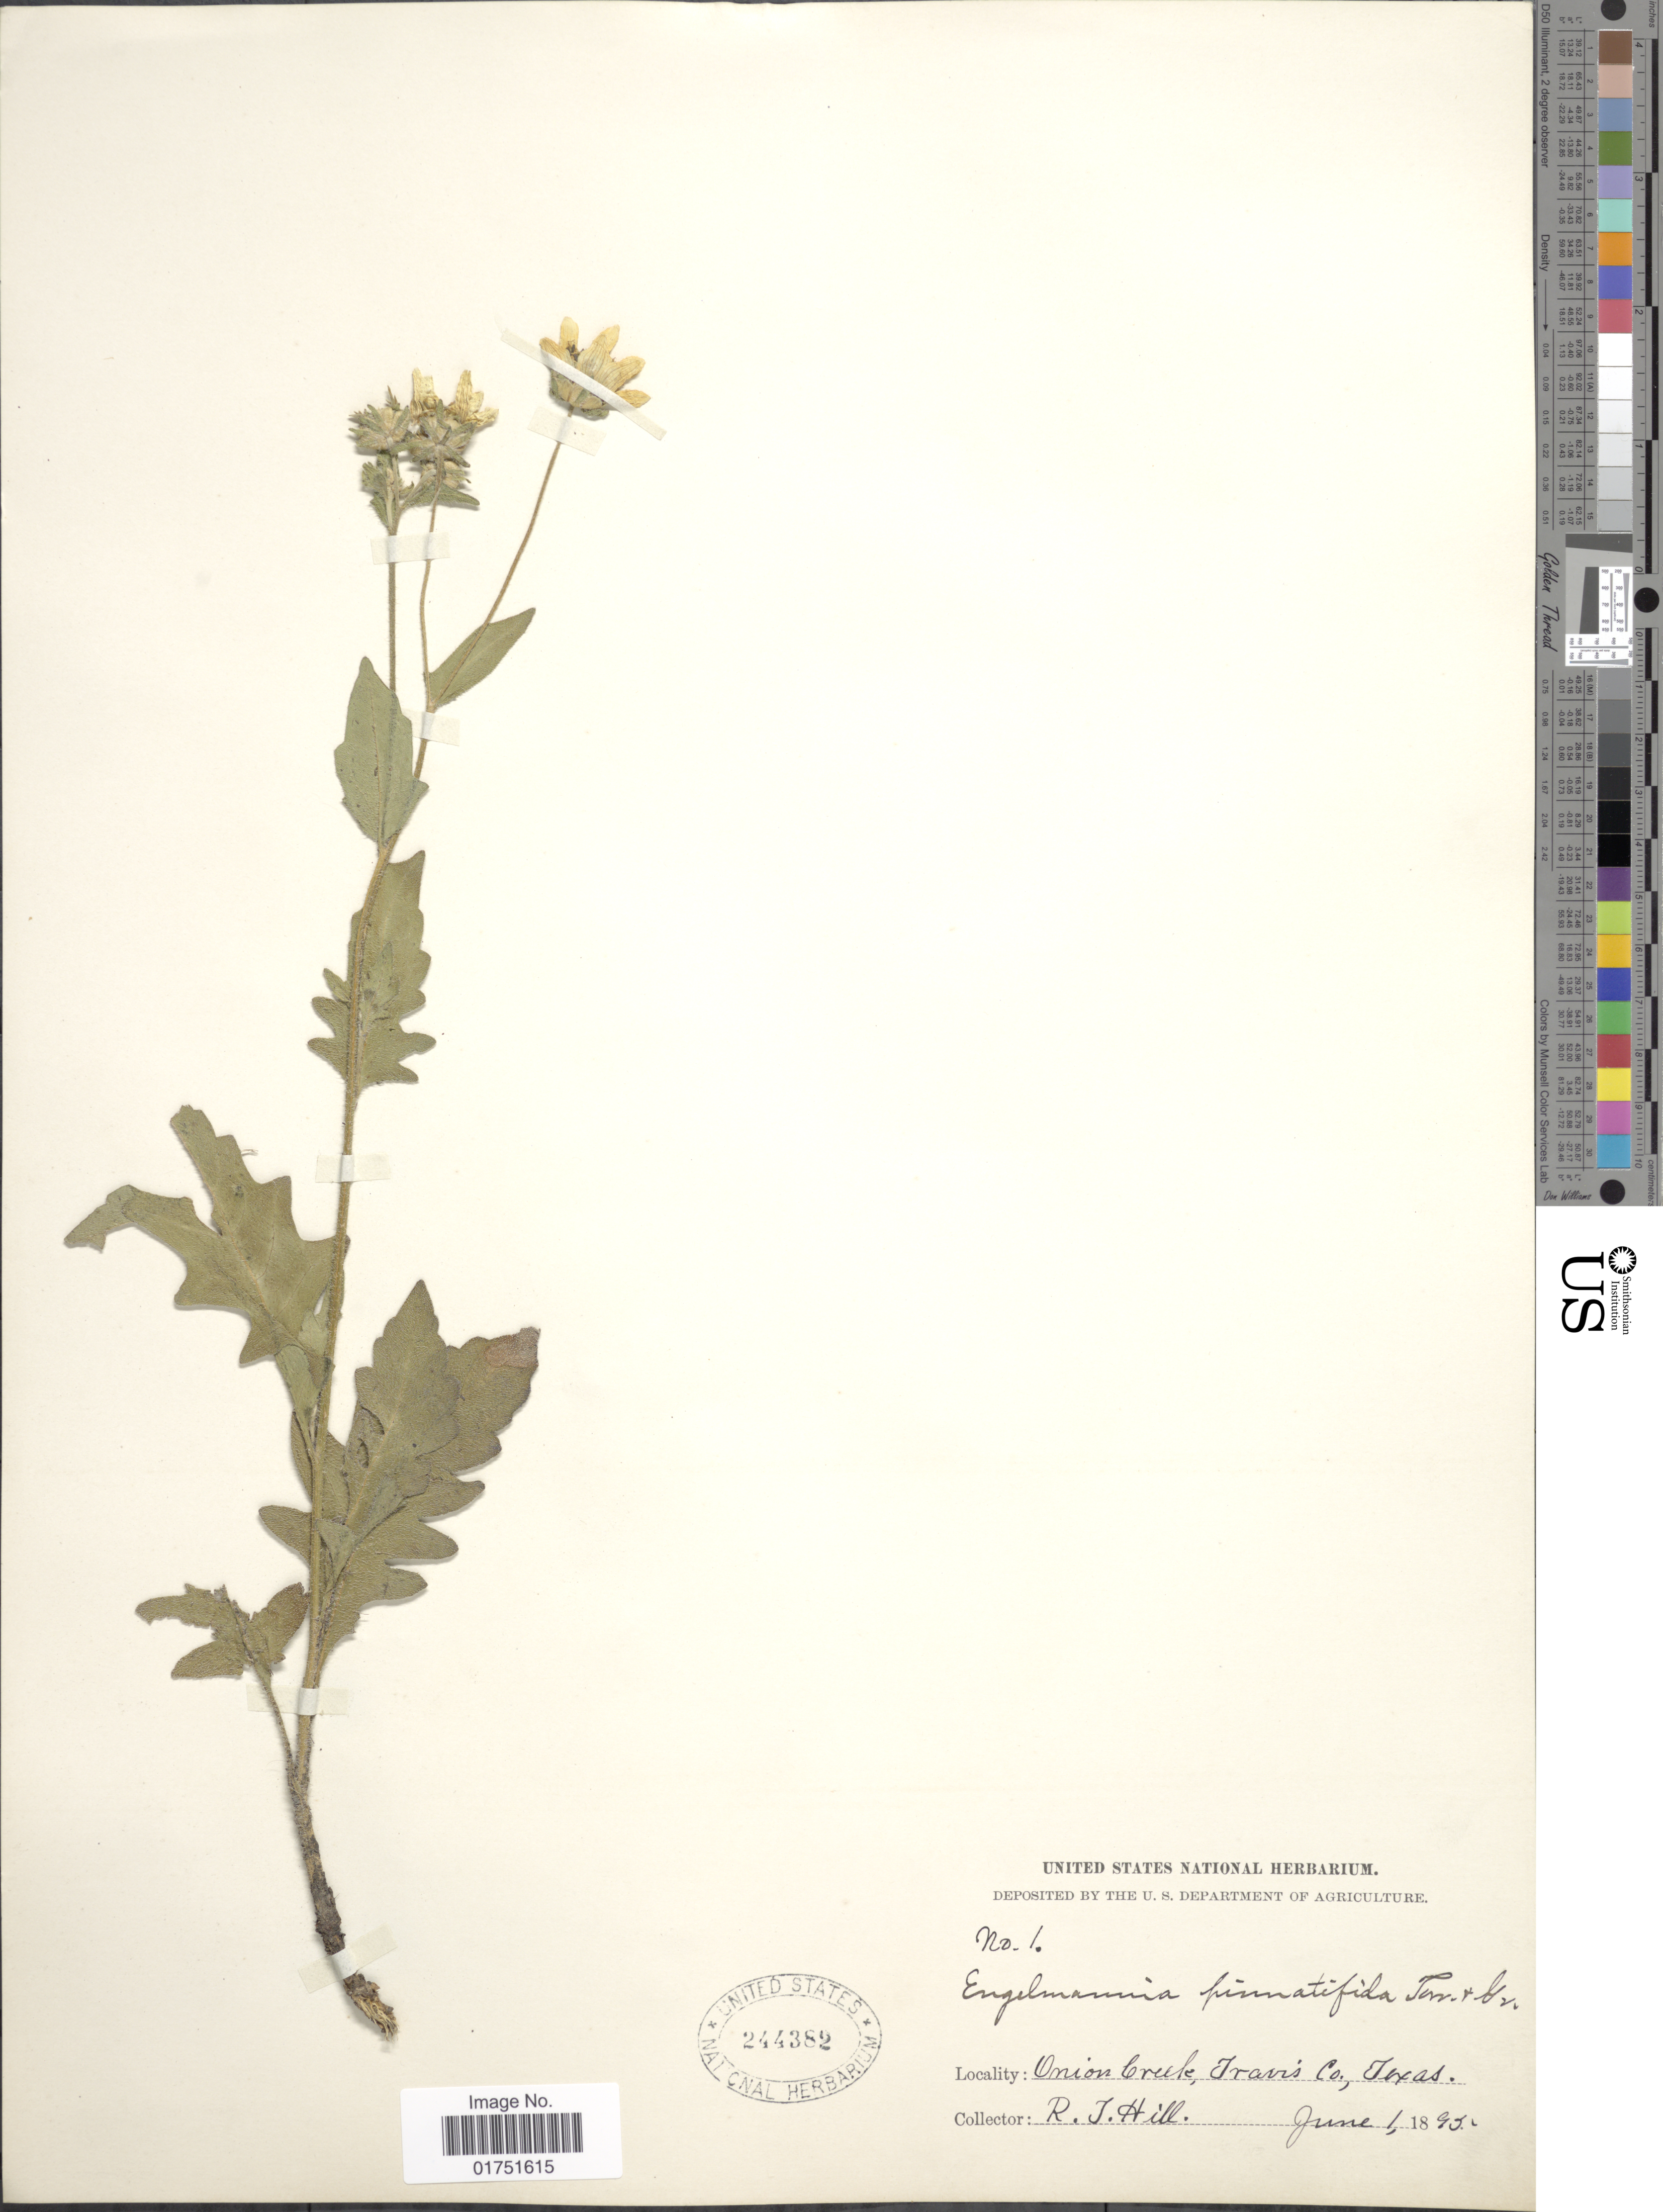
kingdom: Plantae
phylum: Tracheophyta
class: Magnoliopsida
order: Asterales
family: Asteraceae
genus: Engelmannia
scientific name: Engelmannia pinnatifida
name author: Torr. & A. Gray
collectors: R. J. Hill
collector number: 1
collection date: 1895-06-01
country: United States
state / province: Texas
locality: Onion Creek, Travis Co., Texas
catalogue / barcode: US 244382